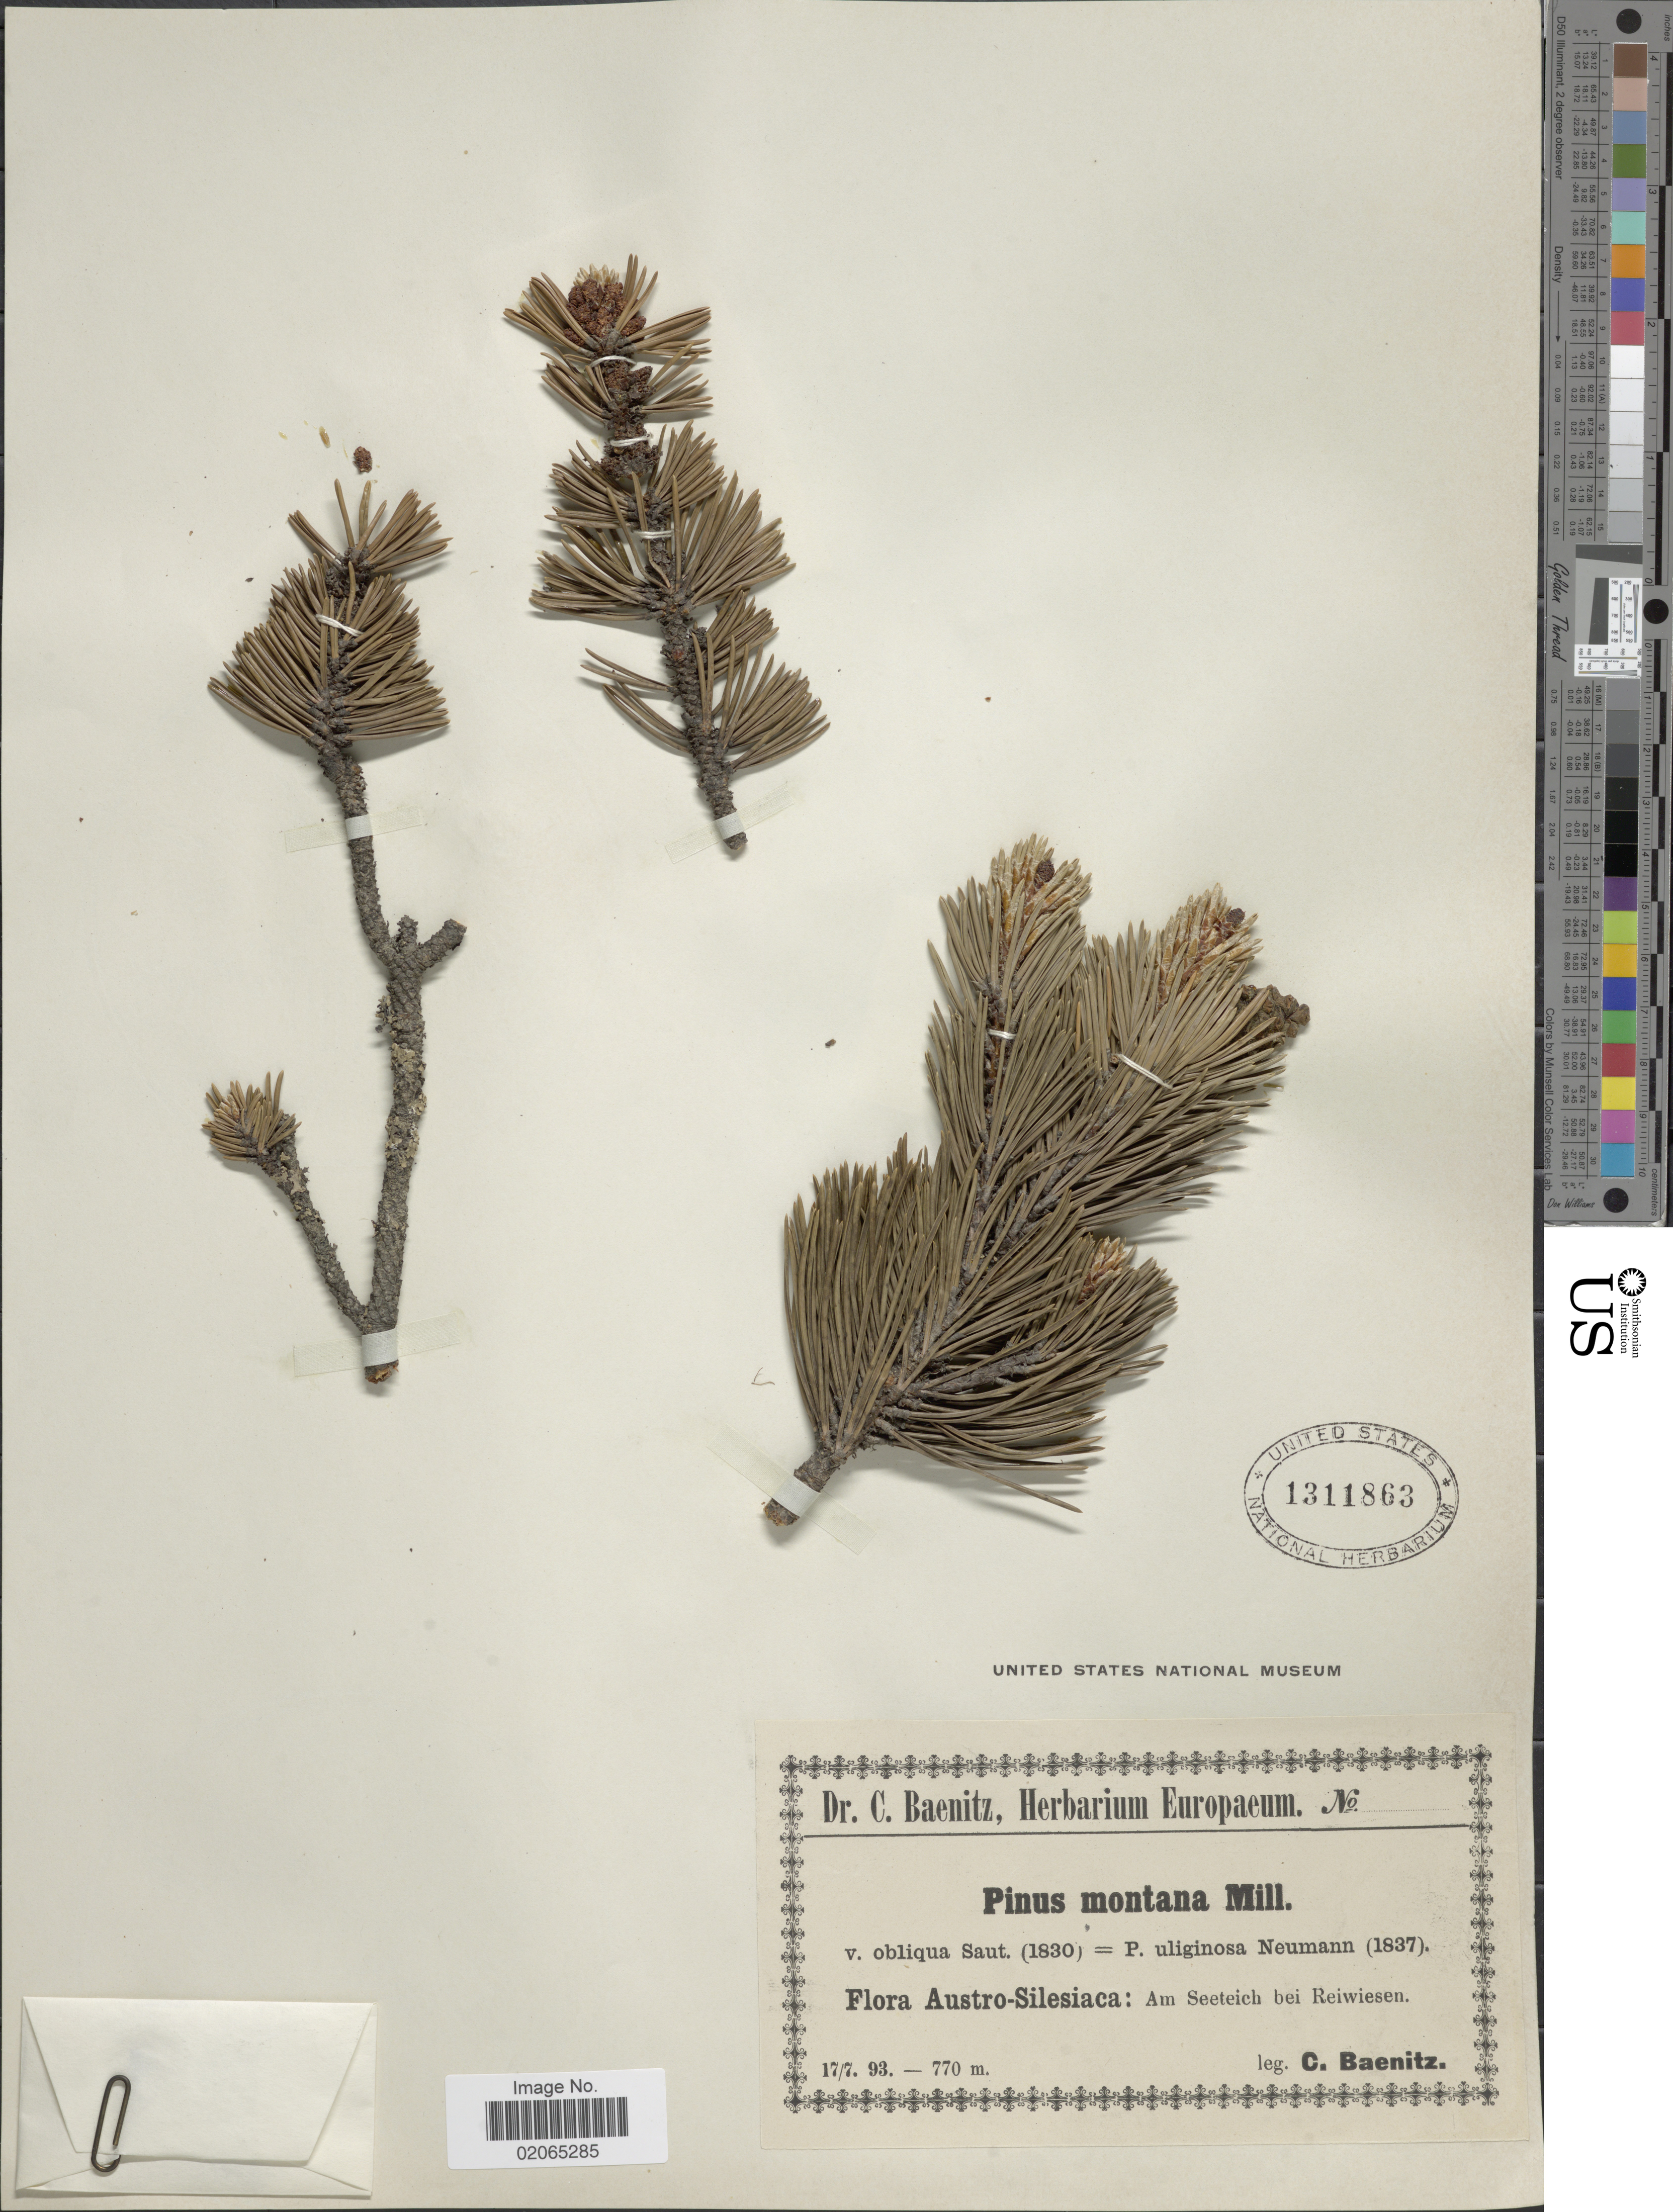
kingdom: Plantae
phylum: Tracheophyta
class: Pinopsida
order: Pinales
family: Pinaceae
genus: Pinus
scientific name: Pinus mugo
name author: Turra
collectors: C. G. Baenitz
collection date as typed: Transcribed d/m/y: 17/7/93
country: Germany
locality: Austro-Silesiaca: Am Seeteich bei Reiwiesen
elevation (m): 770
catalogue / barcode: US 1311863